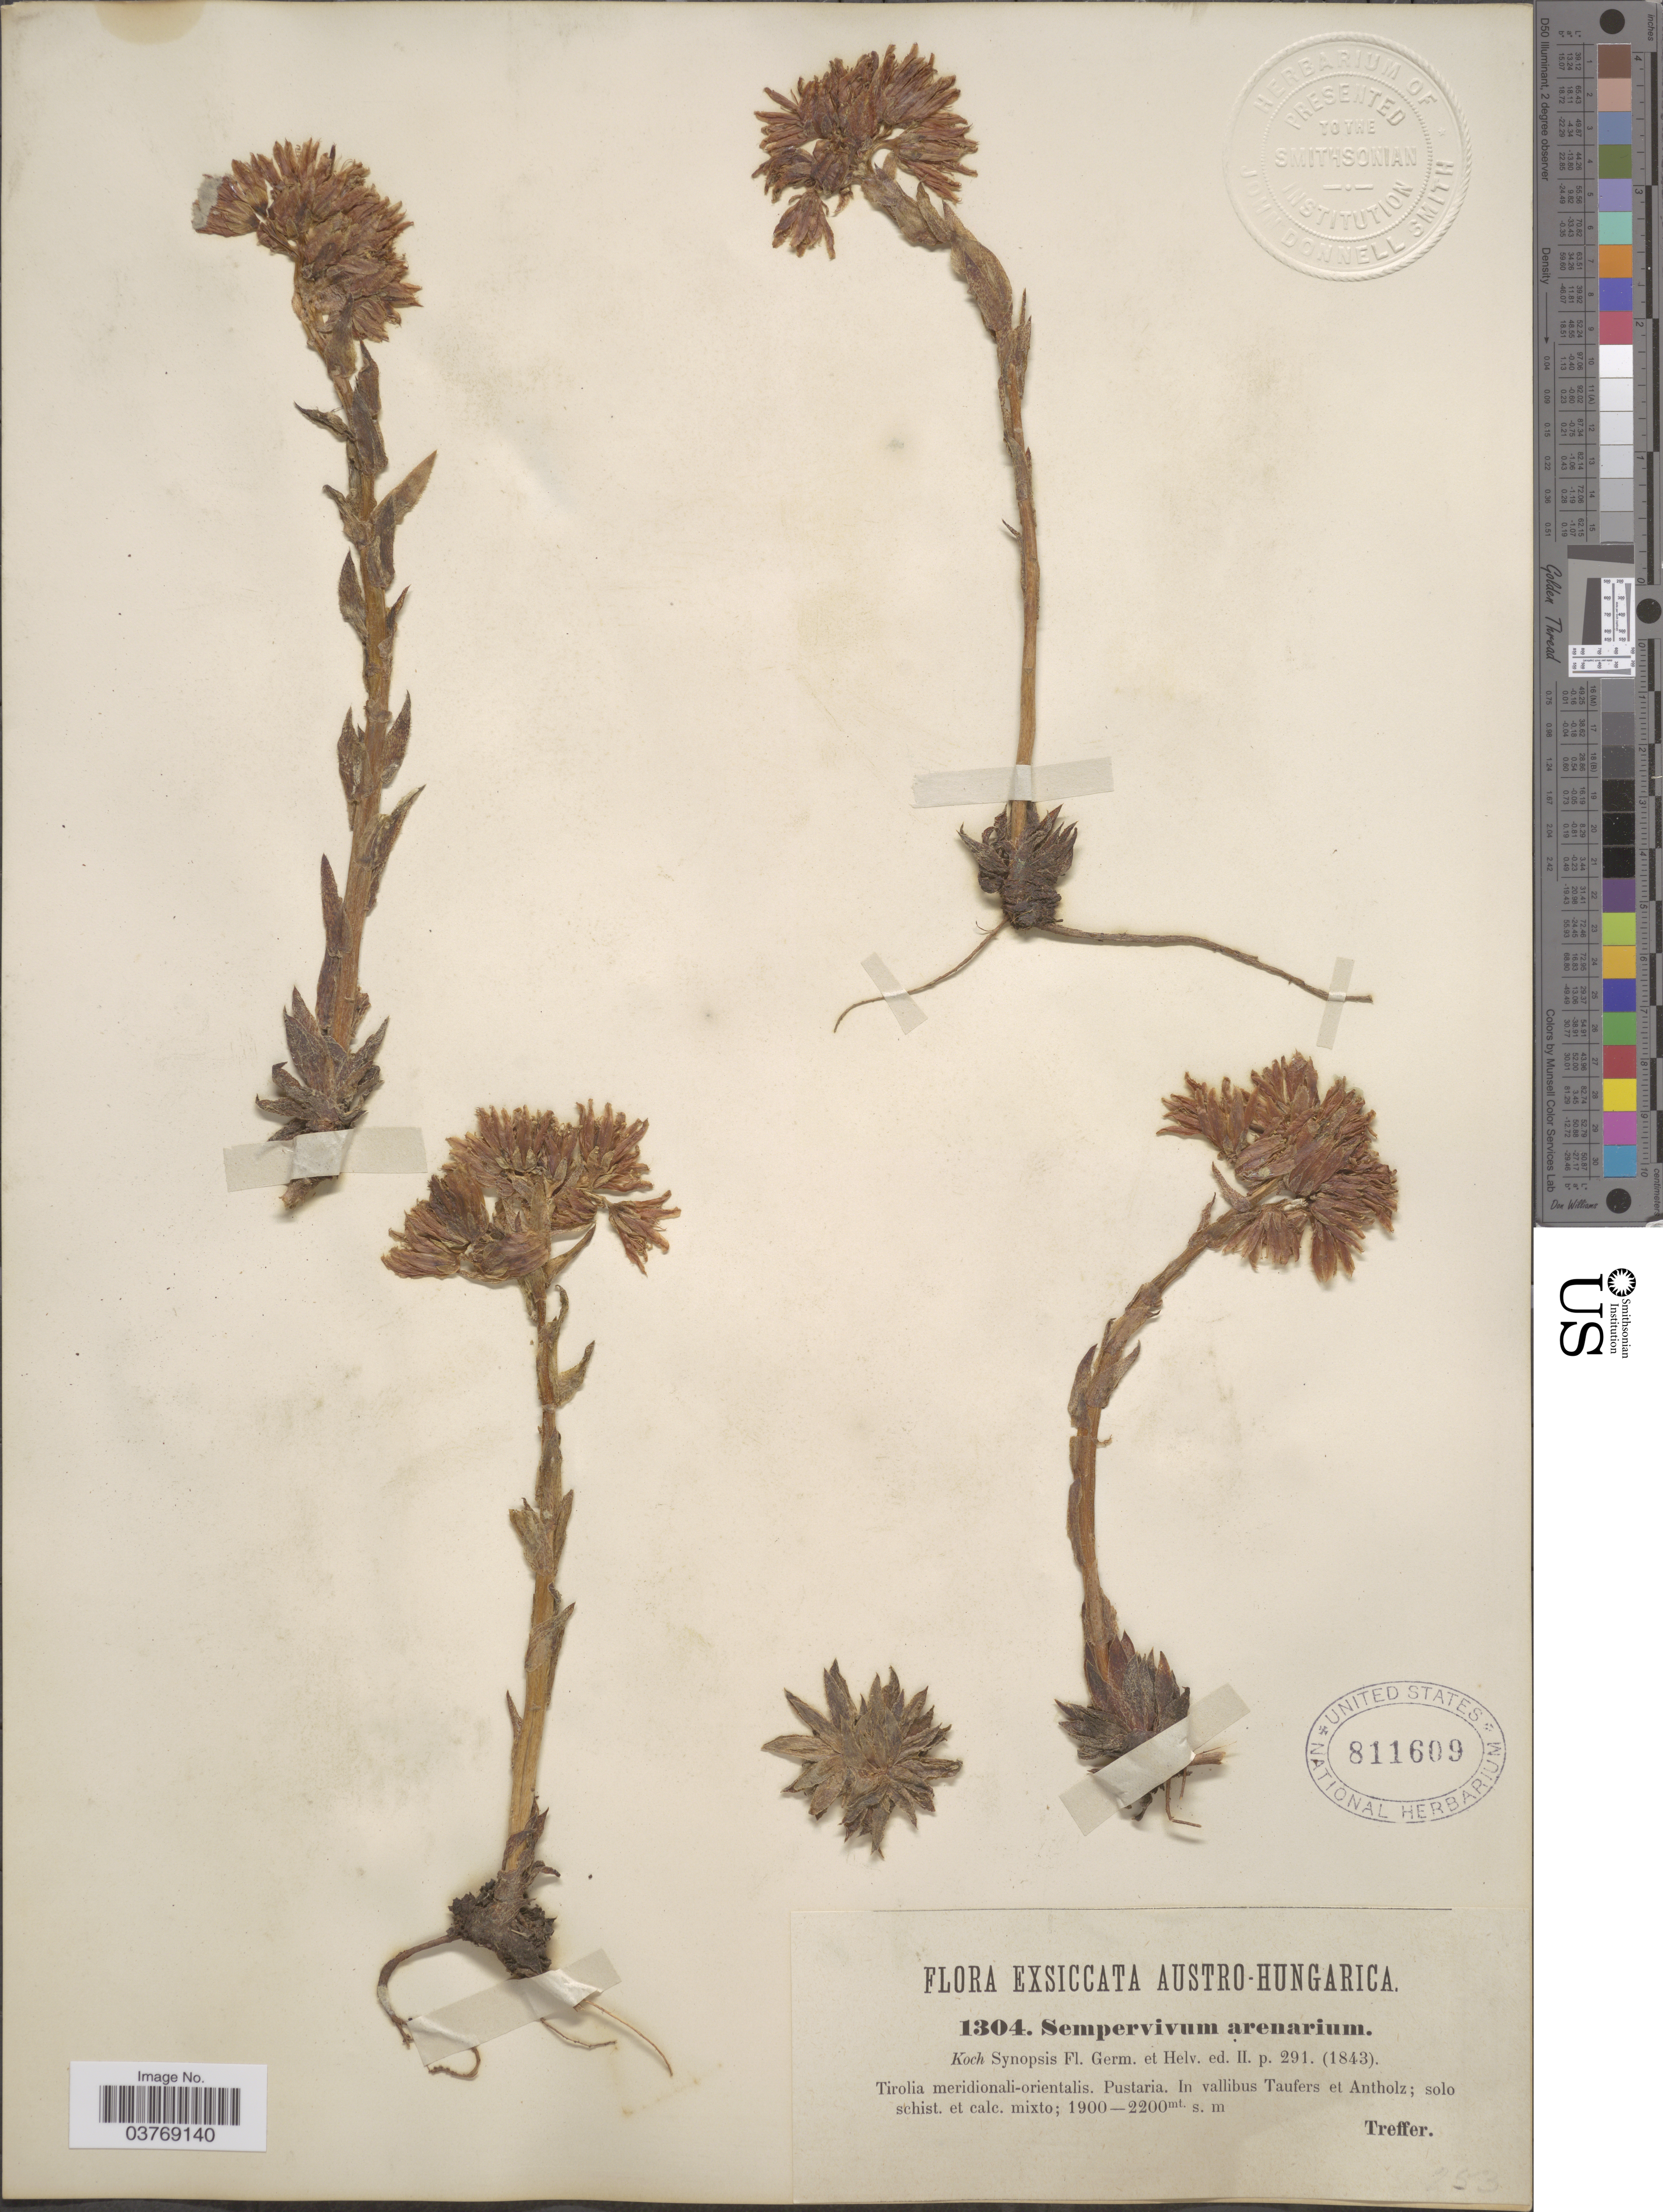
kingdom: Plantae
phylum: Tracheophyta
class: Magnoliopsida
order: Saxifragales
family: Crassulaceae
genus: Sempervivum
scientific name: Sempervivum arenarium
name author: W.D.J. Koch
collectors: Treffer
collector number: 1304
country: Austria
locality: Austro- Hungarica. Tirolia meridionali-orientalis. Pustaria. In vallibus Taufers et Antholz.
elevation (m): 1900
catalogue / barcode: US 811609